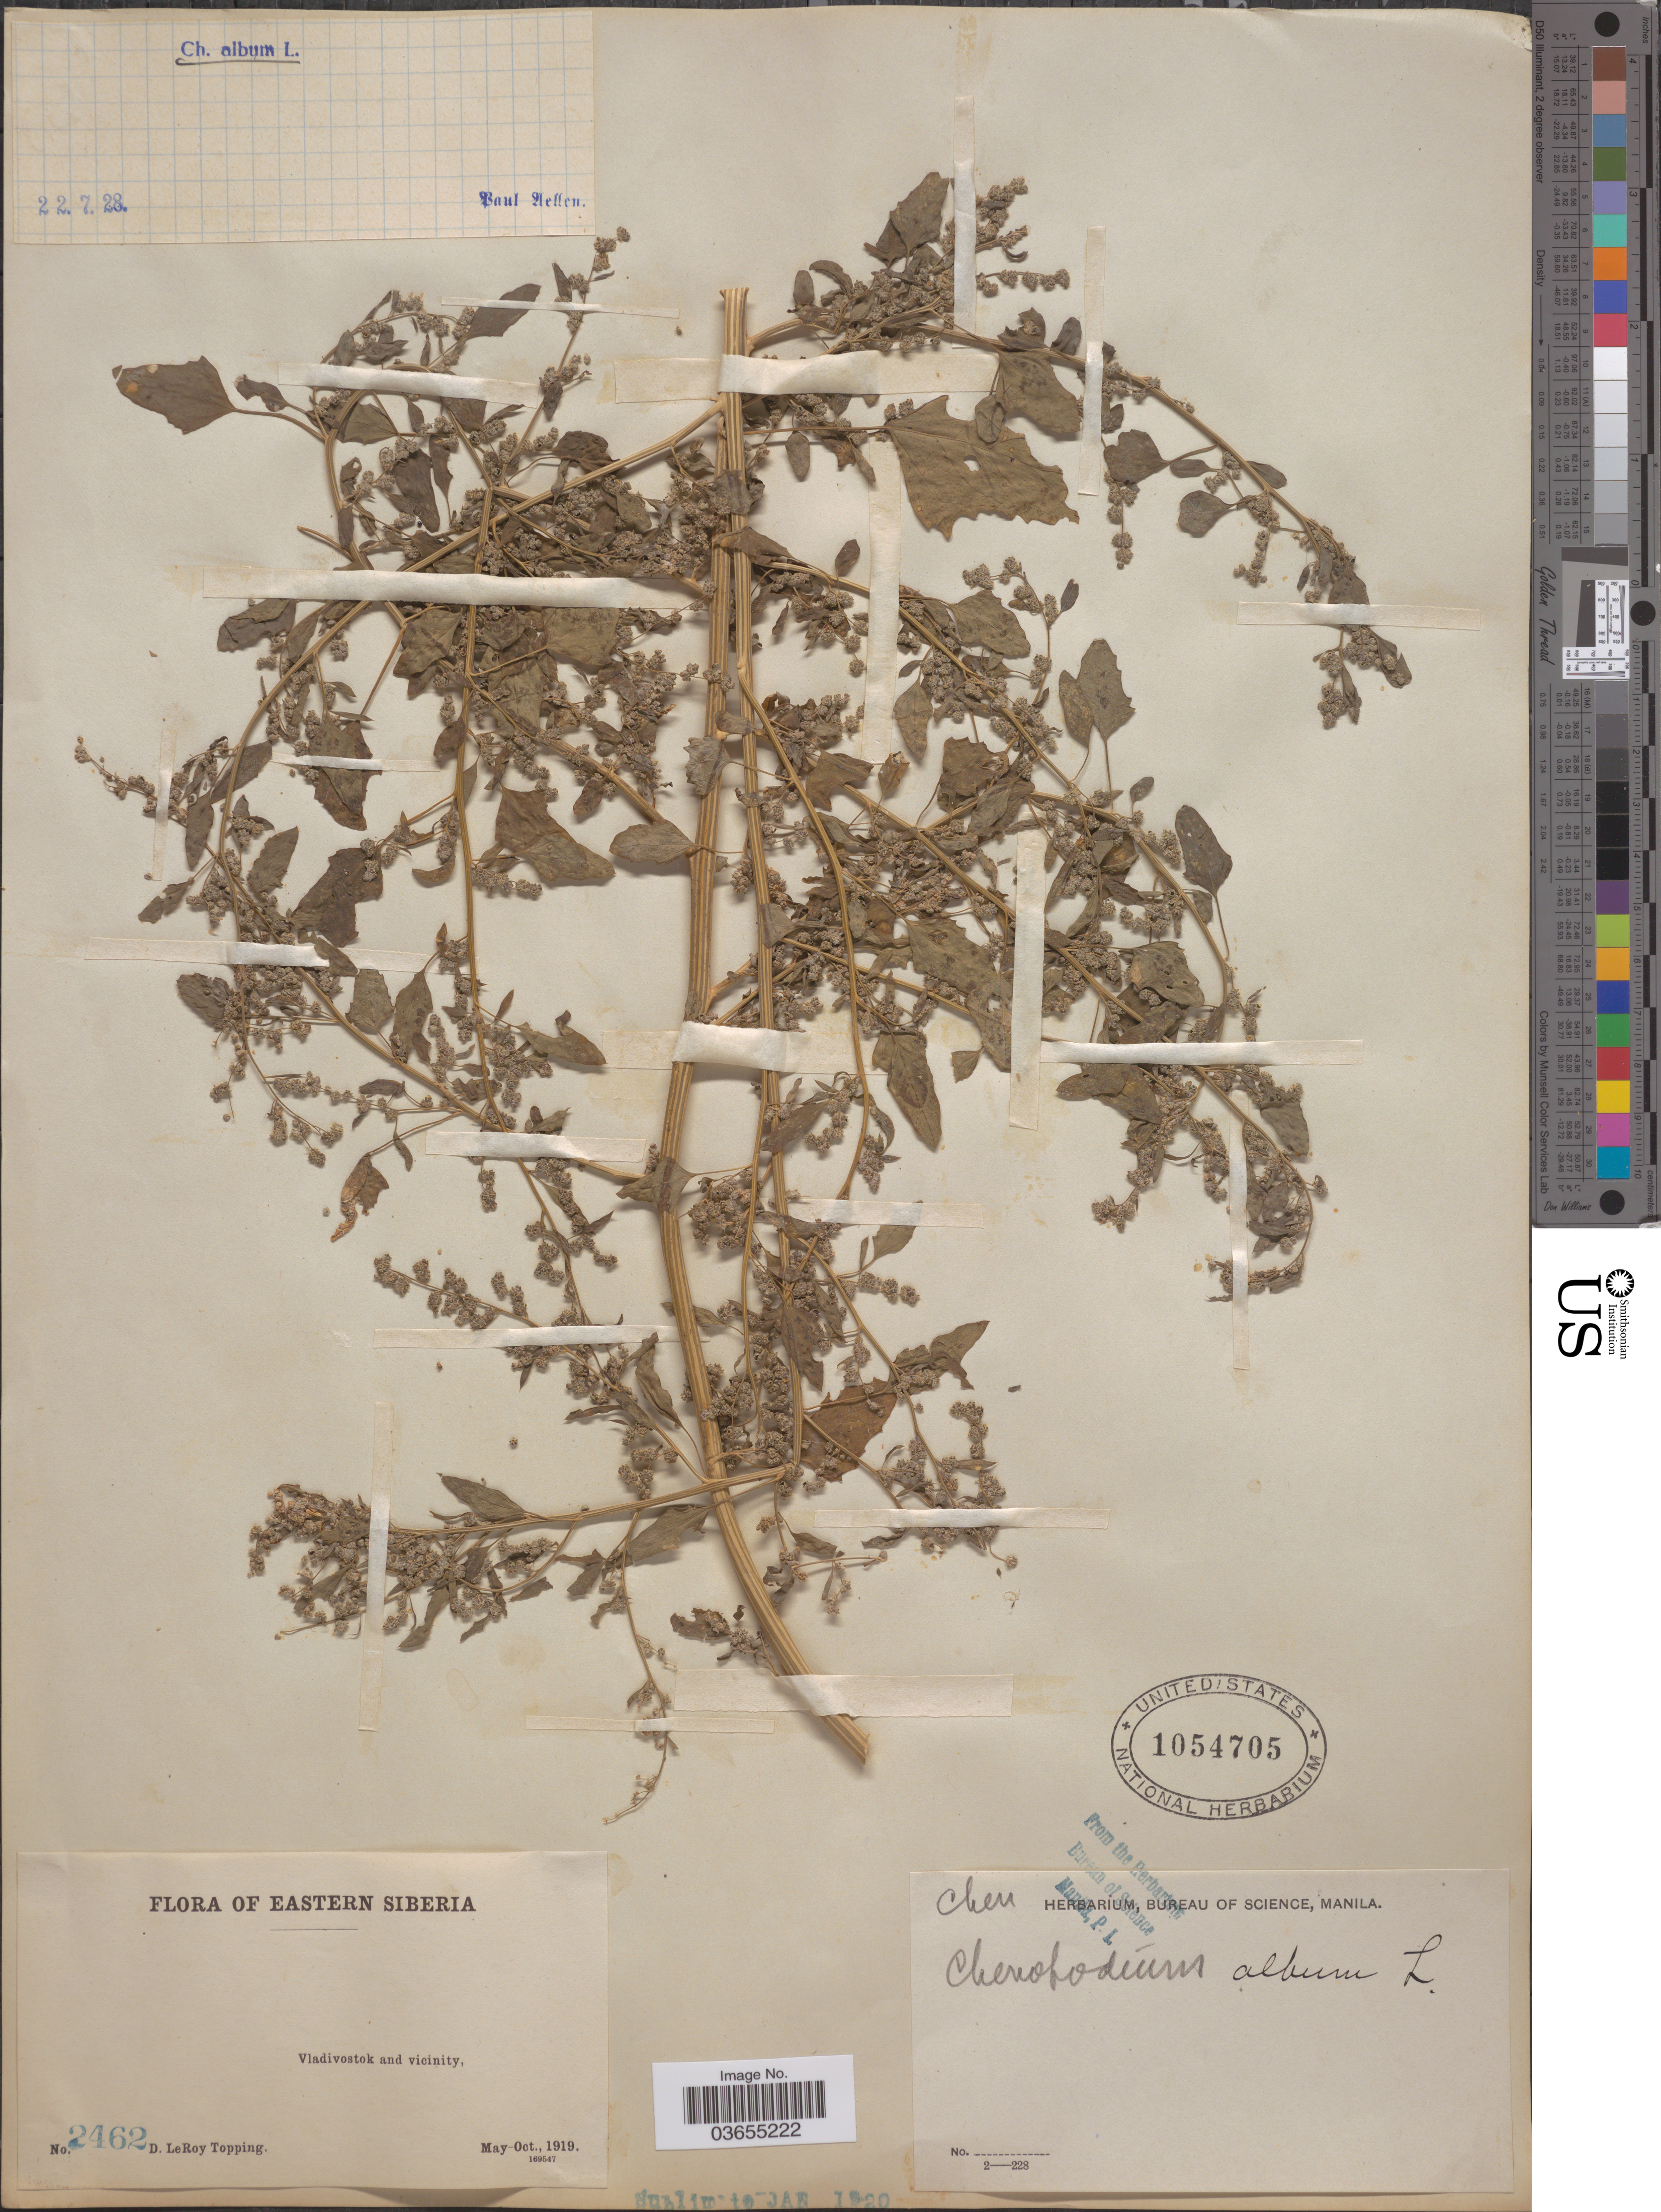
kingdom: Plantae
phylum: Tracheophyta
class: Magnoliopsida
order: Caryophyllales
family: Amaranthaceae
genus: Chenopodium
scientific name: Chenopodium album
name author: L.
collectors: D. L. Topping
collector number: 2462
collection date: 1919-05/1919-10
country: Russian Federation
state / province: Primorsky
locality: Eastern Siberia. Vladivostok and vicinity.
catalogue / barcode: US 1054705